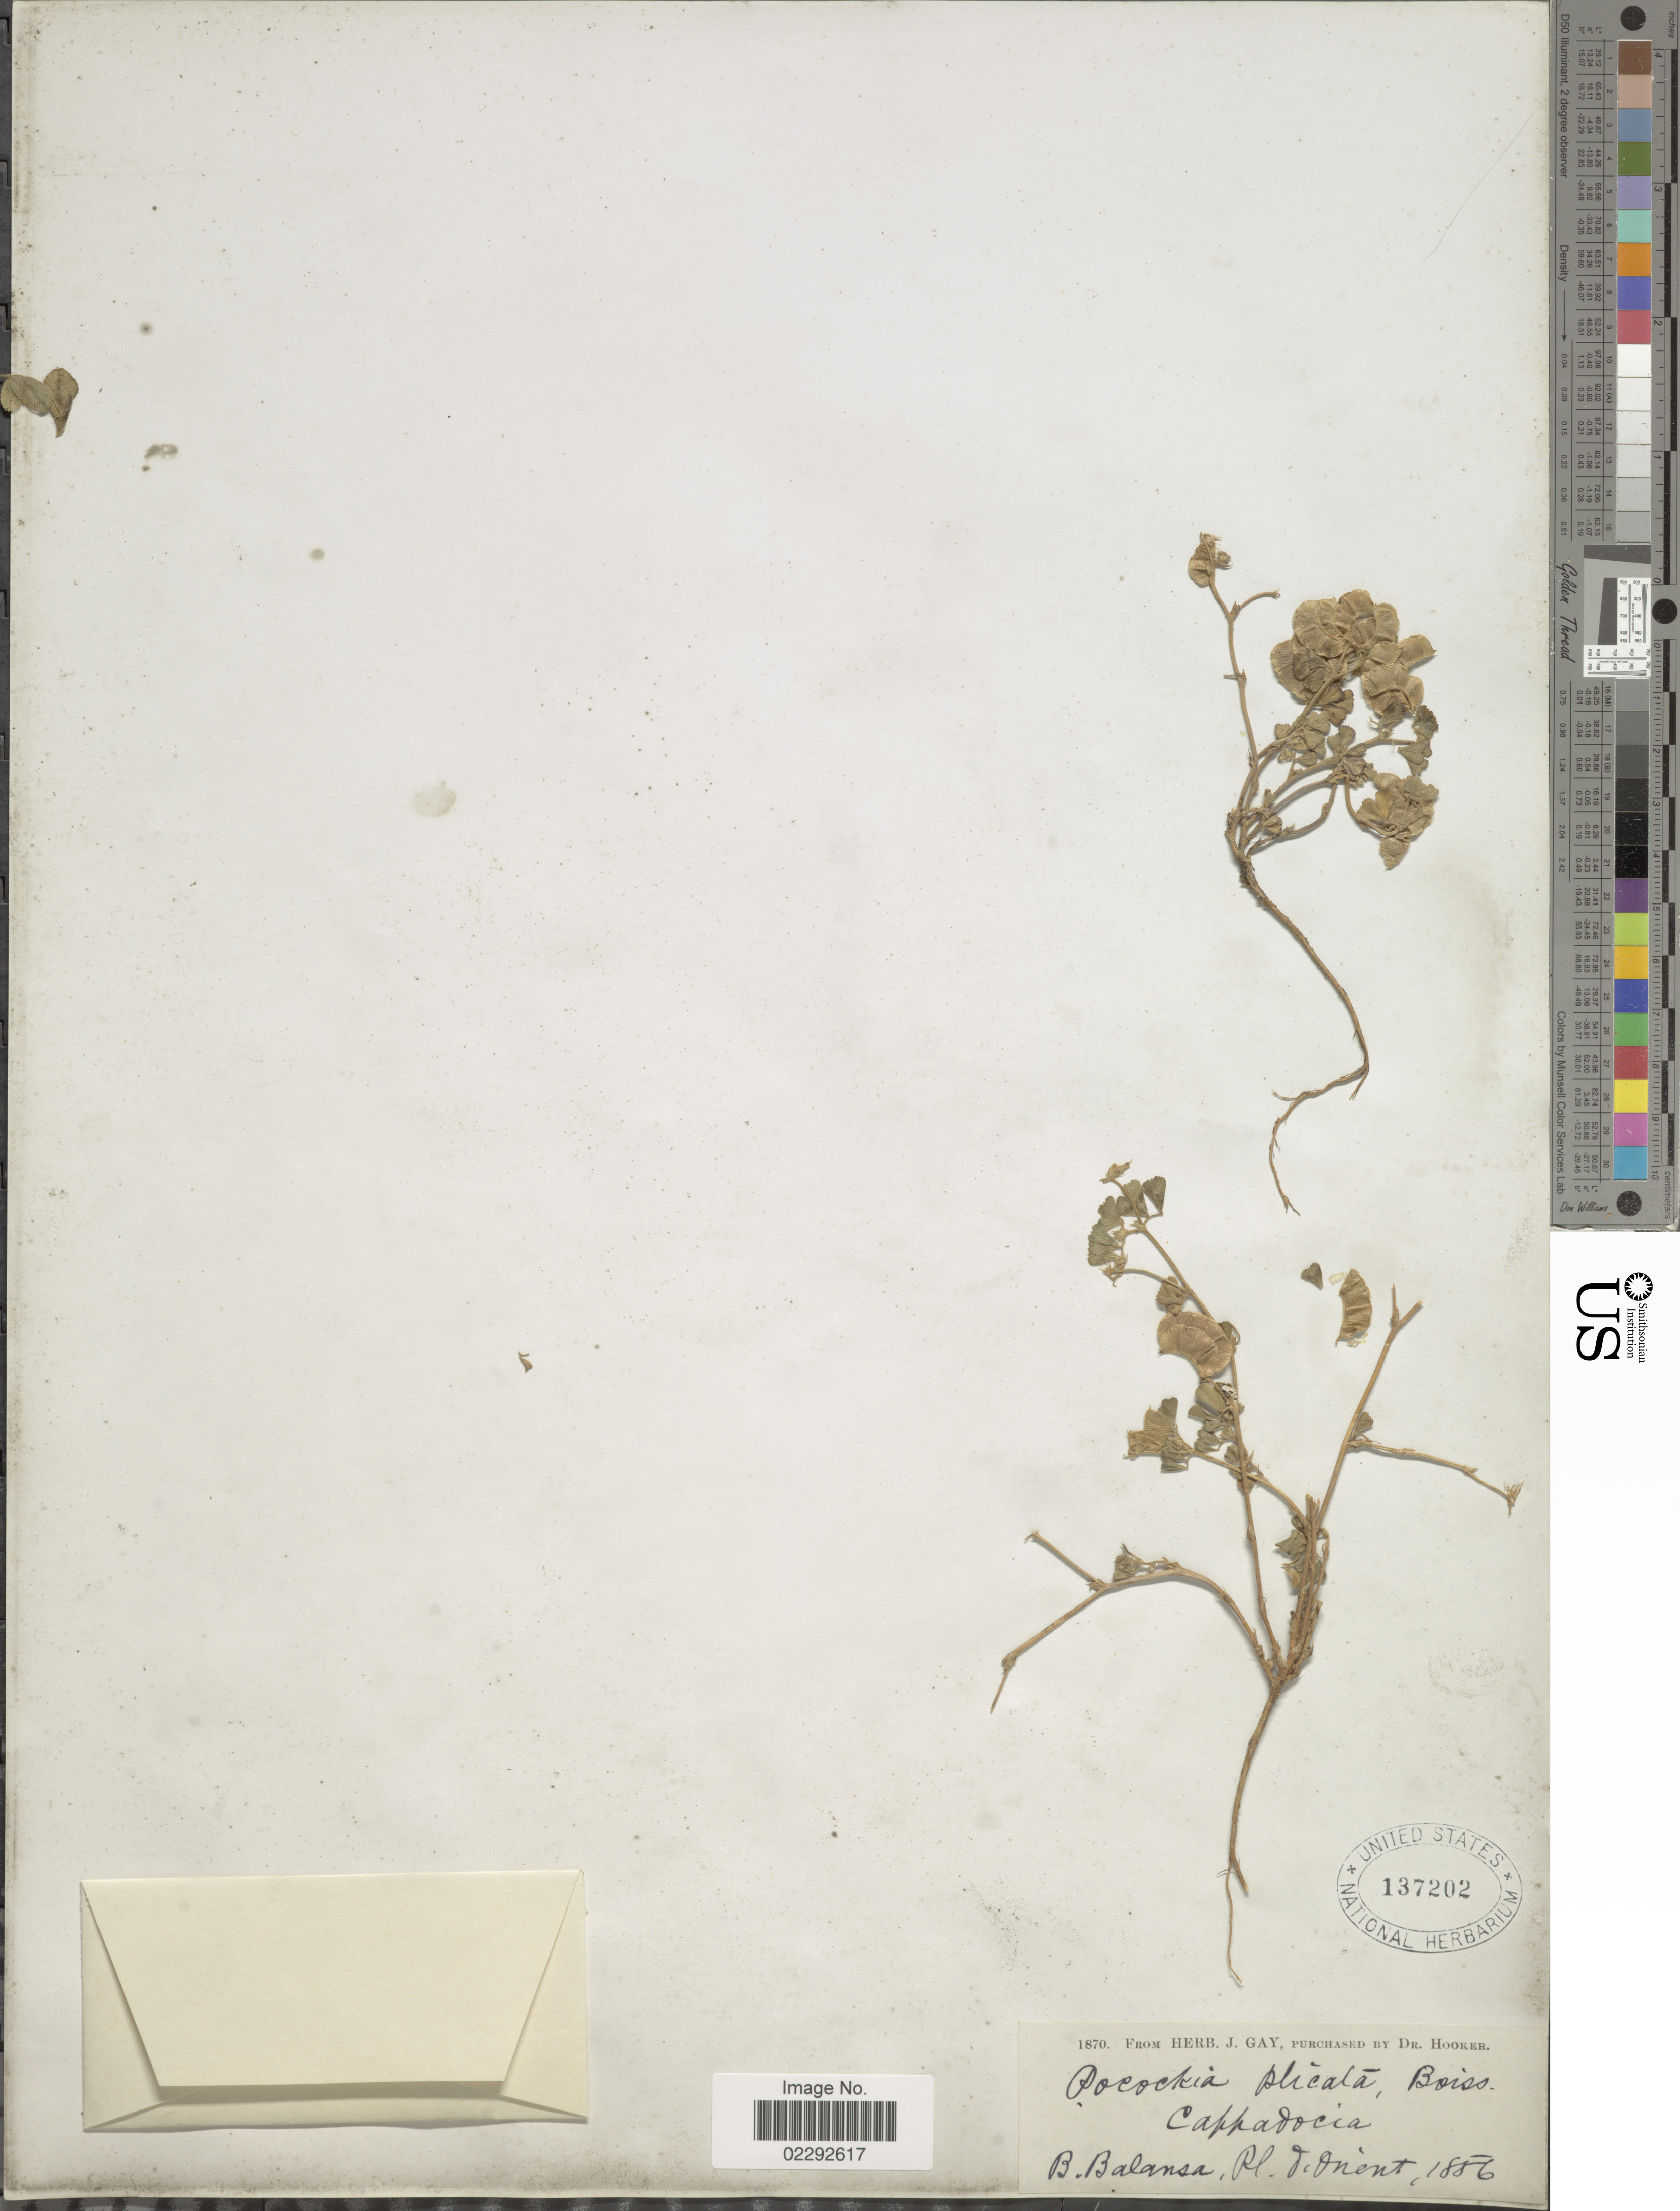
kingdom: Plantae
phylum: Tracheophyta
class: Magnoliopsida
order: Fabales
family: Fabaceae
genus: Medicago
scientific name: Medicago plicata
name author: (Boiss.) Širj.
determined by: Strong, Mark T., (BOT), Smithsonian Institution - National Museum of Natural History (UNITED STATES)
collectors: B. Balansa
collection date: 1886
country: Turkey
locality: Cappadocia. Orient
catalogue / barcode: US 137202